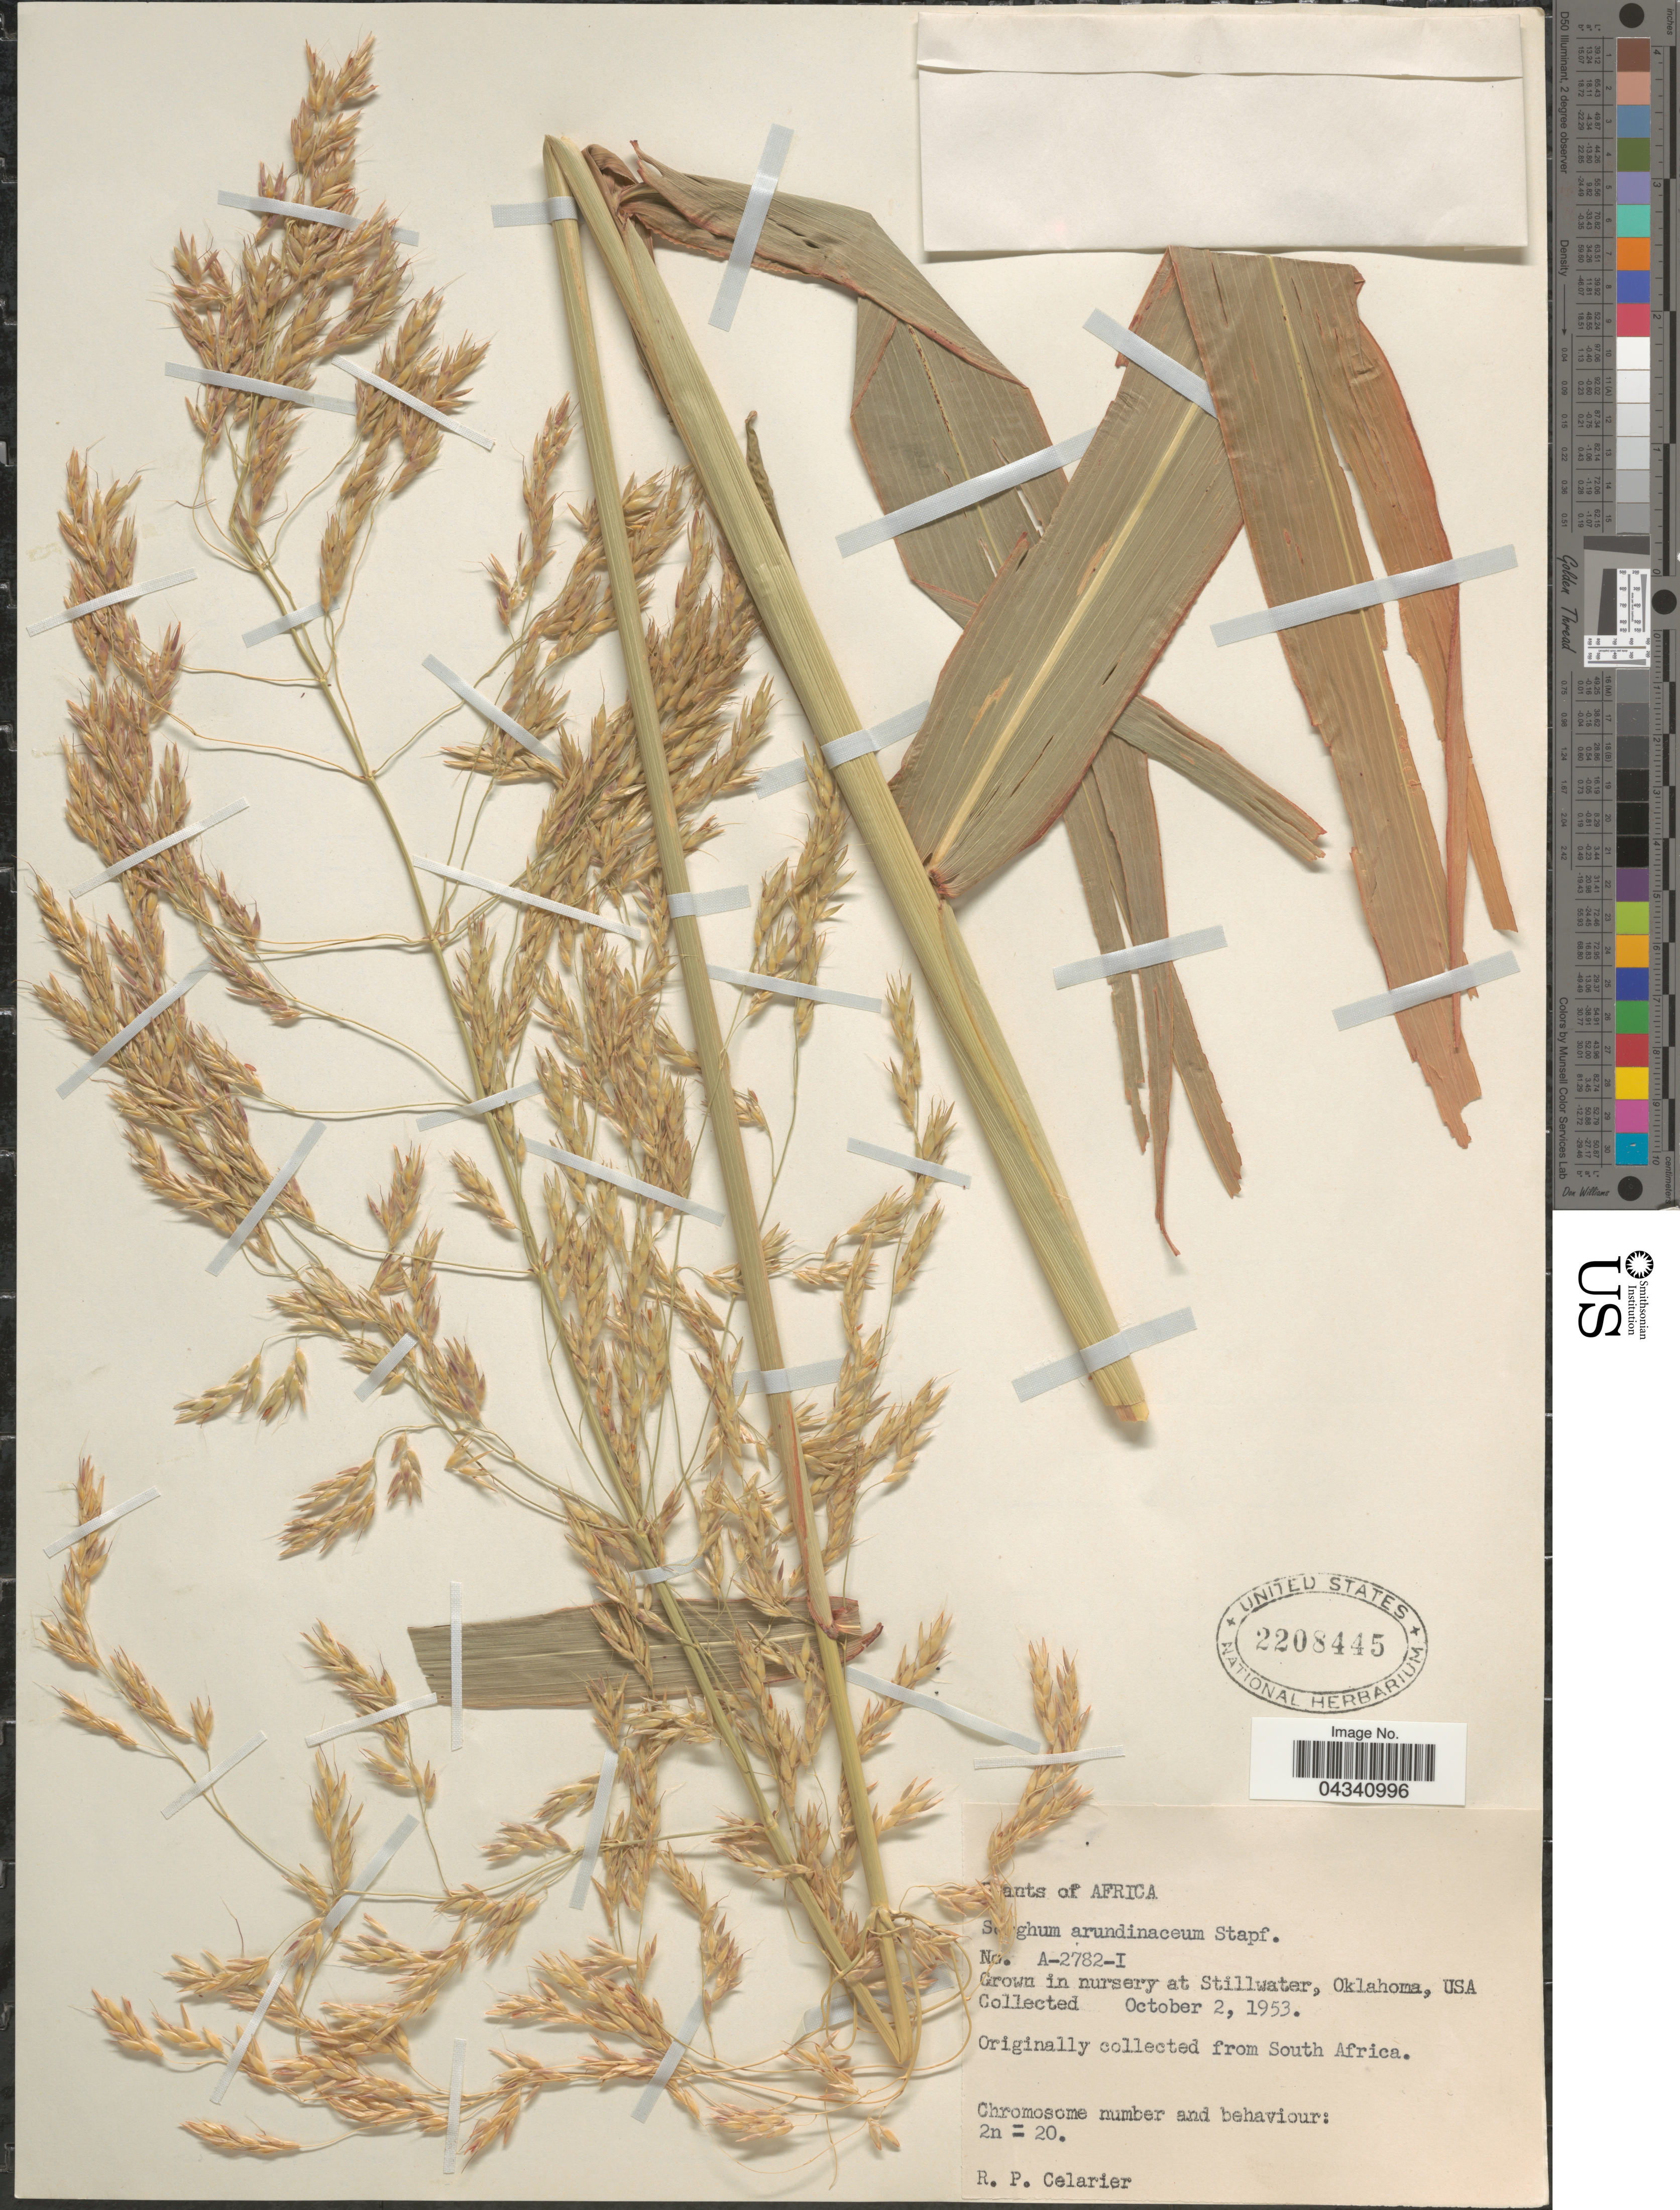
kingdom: Plantae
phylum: Tracheophyta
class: Liliopsida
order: Poales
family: Poaceae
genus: Sorghum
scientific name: Sorghum arundinaceum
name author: (Desv.) Stapf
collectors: R. Celarier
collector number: A-2782-I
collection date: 1953-10-02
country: United States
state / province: Oklahoma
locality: In nursery at Stillwater.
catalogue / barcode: US 2208445